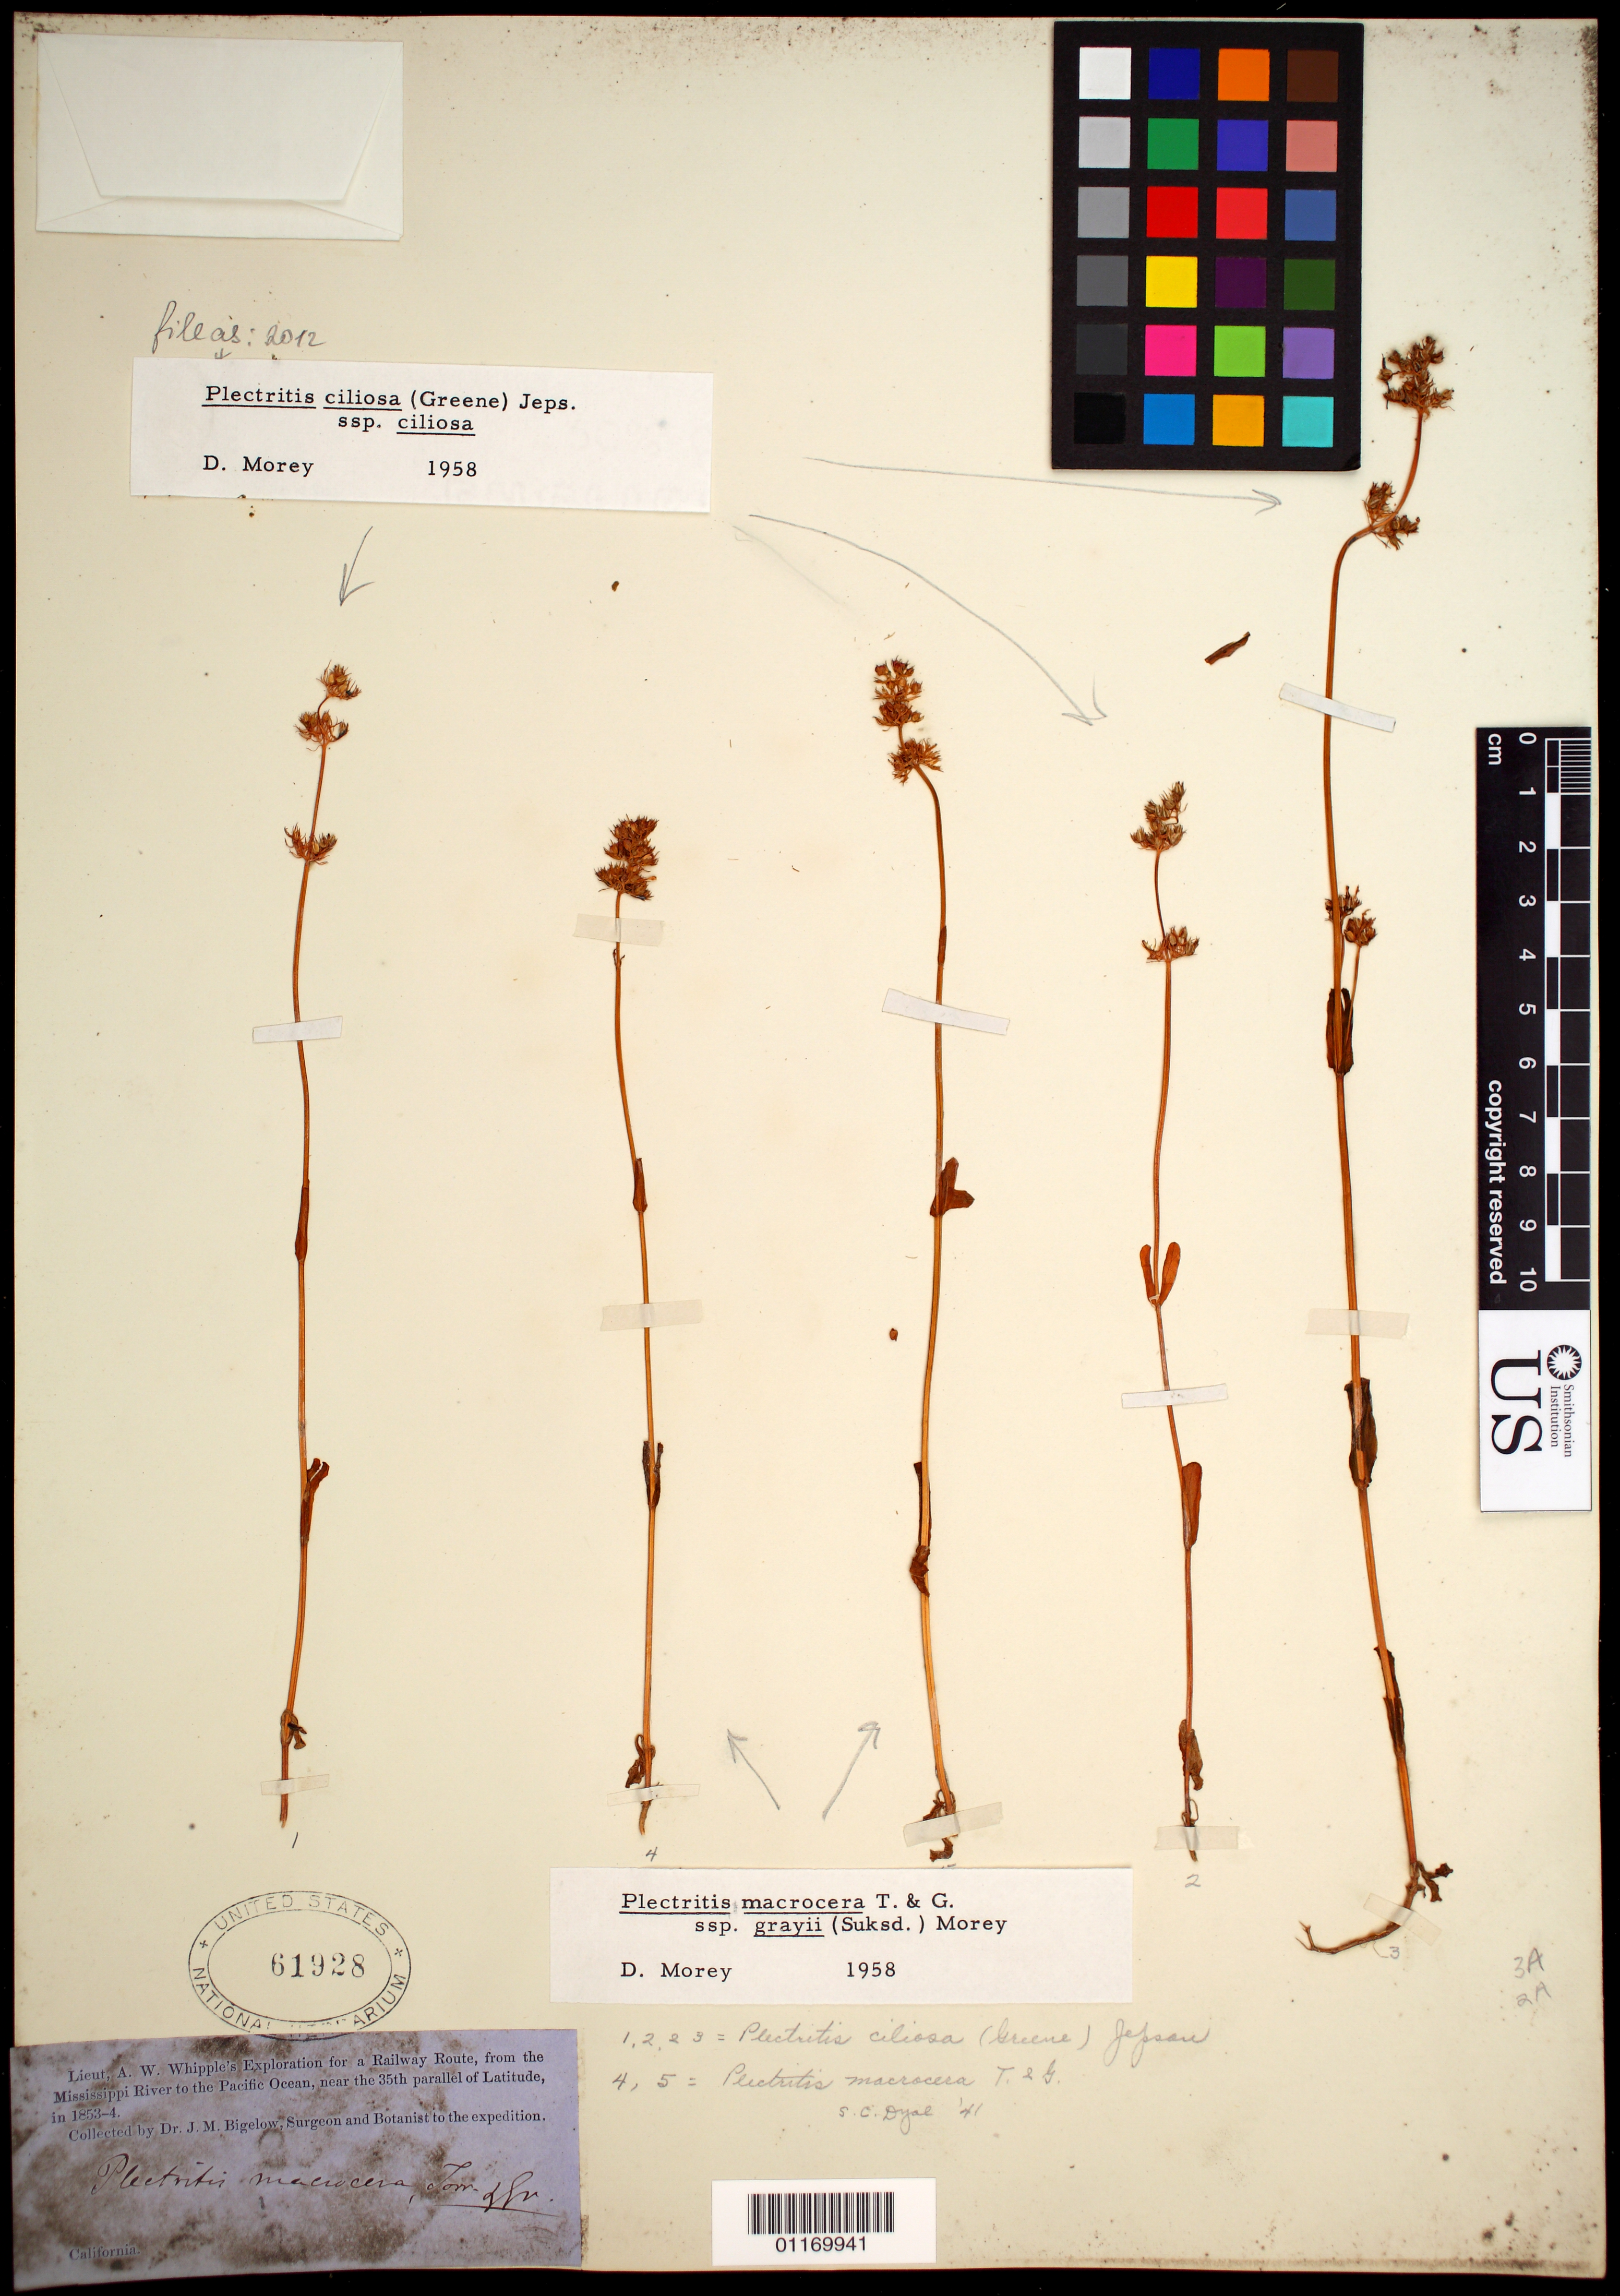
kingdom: Plantae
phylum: Tracheophyta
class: Magnoliopsida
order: Dipsacales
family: Caprifoliaceae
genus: Plectritis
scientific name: Plectritis ciliosa subsp. ciliosa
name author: (Greene) Jeps.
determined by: Morey, D. H.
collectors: J. M. Bigelow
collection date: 1853/1854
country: United States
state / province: California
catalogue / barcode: US 61928